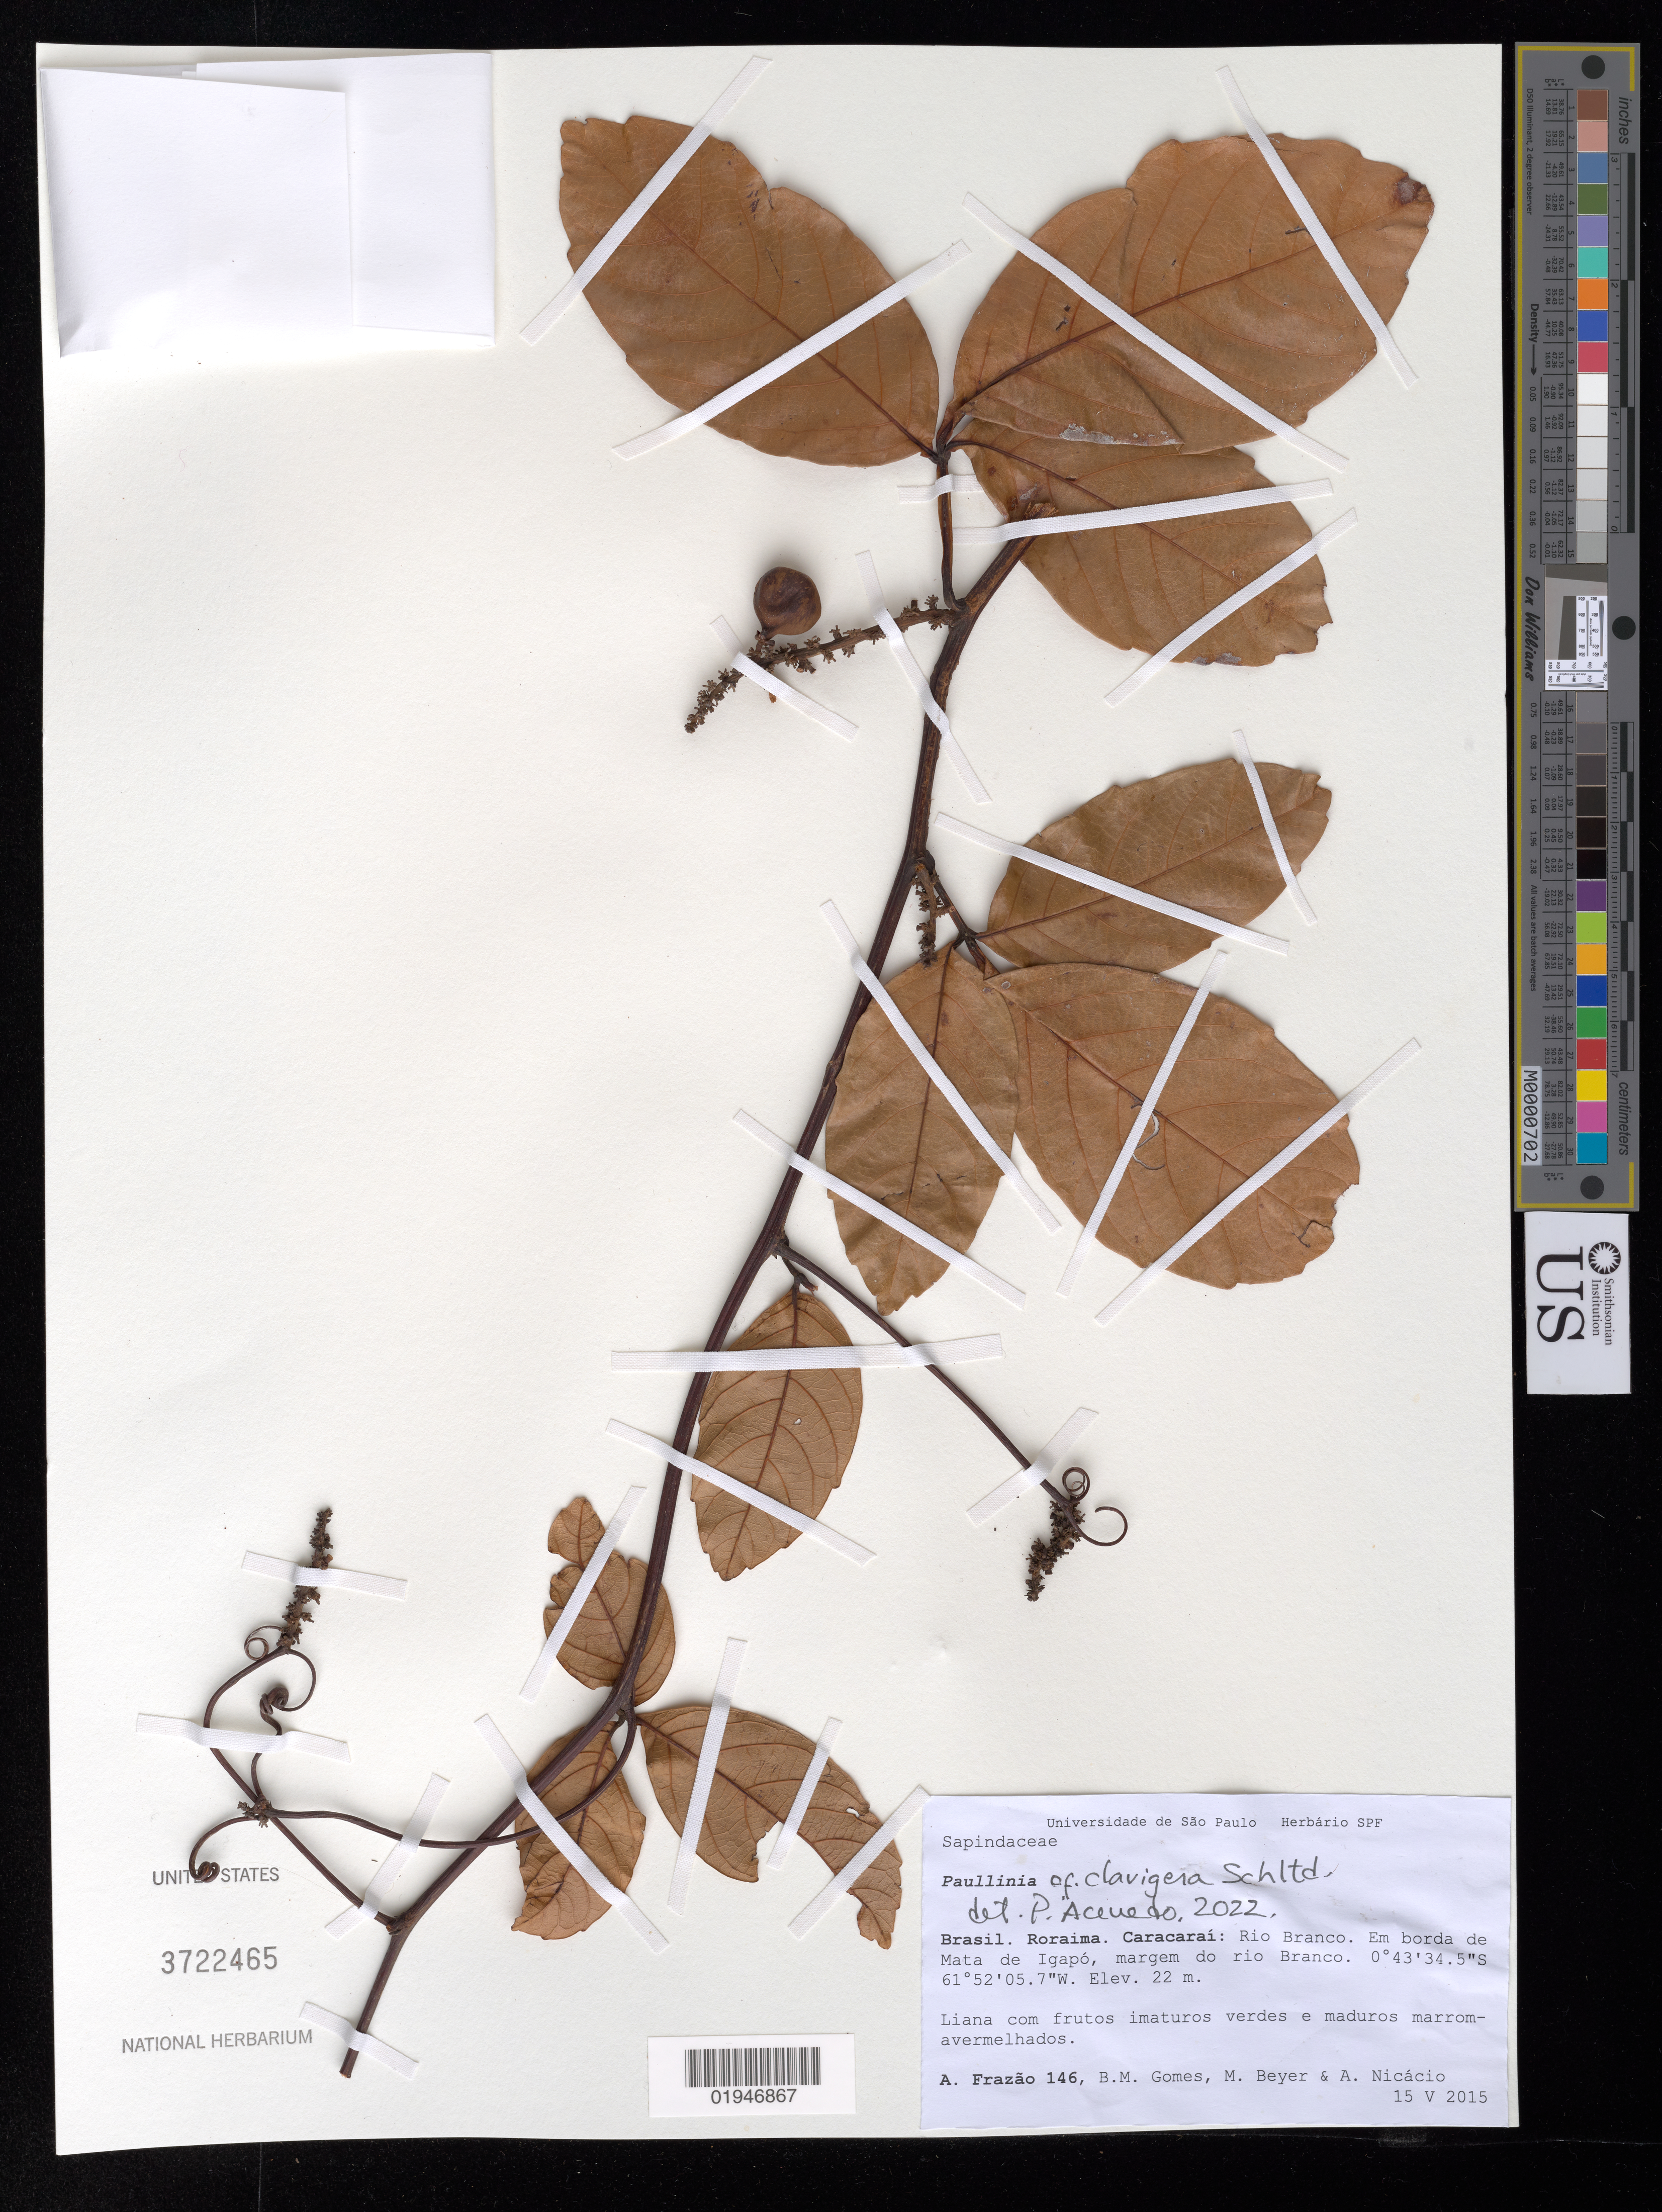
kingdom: Plantae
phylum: Tracheophyta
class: Magnoliopsida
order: Sapindales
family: Sapindaceae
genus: Paullinia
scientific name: Paullinia clavigera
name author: Schltdl.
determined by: Acevedo-Rodríguez, P., (BOT), Smithsonian Institution - National Museum of Natural History (UNITED STATES)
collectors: A. Frazão, B. M. Gomes, M. Beyer & A. Nicácio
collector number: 146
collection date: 2015-05-15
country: Brazil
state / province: Roraima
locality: Caracaraí, Rio Branco, margem do rio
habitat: Em borda de mata de Igapó, margem do rio Branco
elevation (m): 22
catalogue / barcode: US 3722465